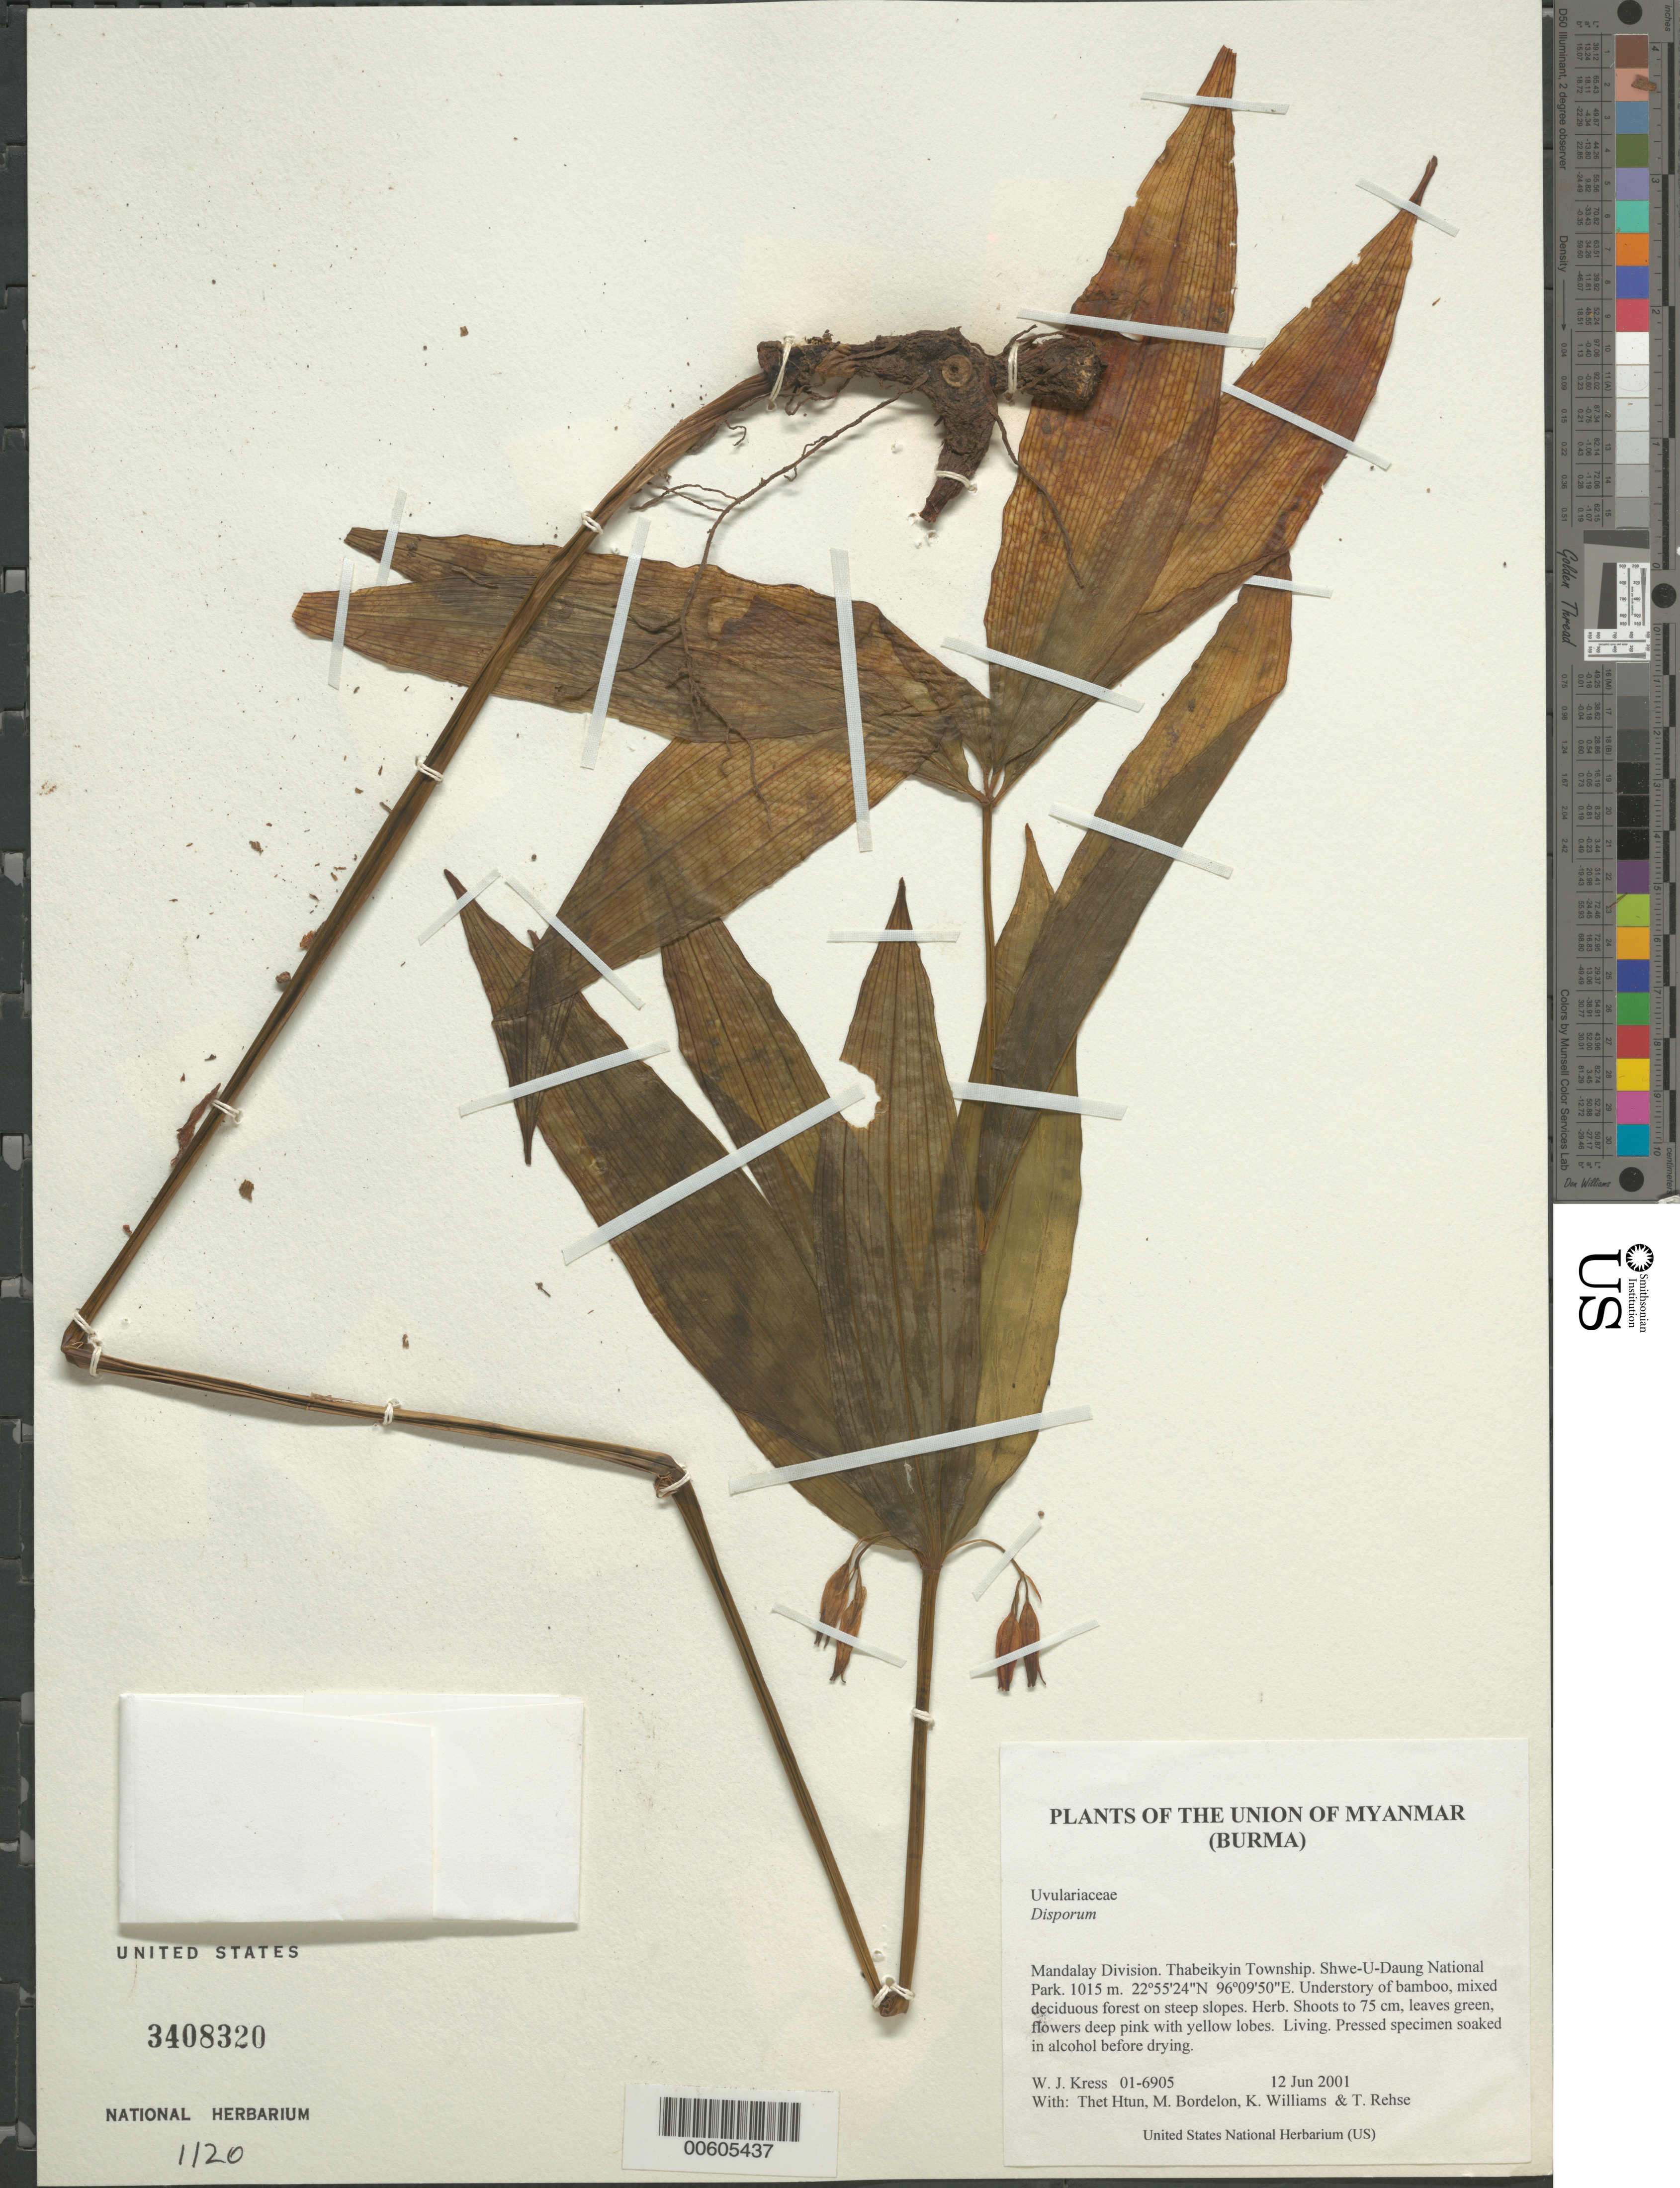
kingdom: Plantae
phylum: Tracheophyta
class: Liliopsida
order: Liliales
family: Colchicaceae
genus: Disporum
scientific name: Disporum sp.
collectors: W. J. Kress, Thet Htun, M. Bordelon, K. J. Williams & T. Rehse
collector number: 01-6905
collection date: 2001-06-12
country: Myanmar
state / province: Mandalay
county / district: Thabeikyin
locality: Shwe-U-Daung National Park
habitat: Understory of bamboo, mixed deciduous forest on steep slopes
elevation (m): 1015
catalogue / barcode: US 3408320